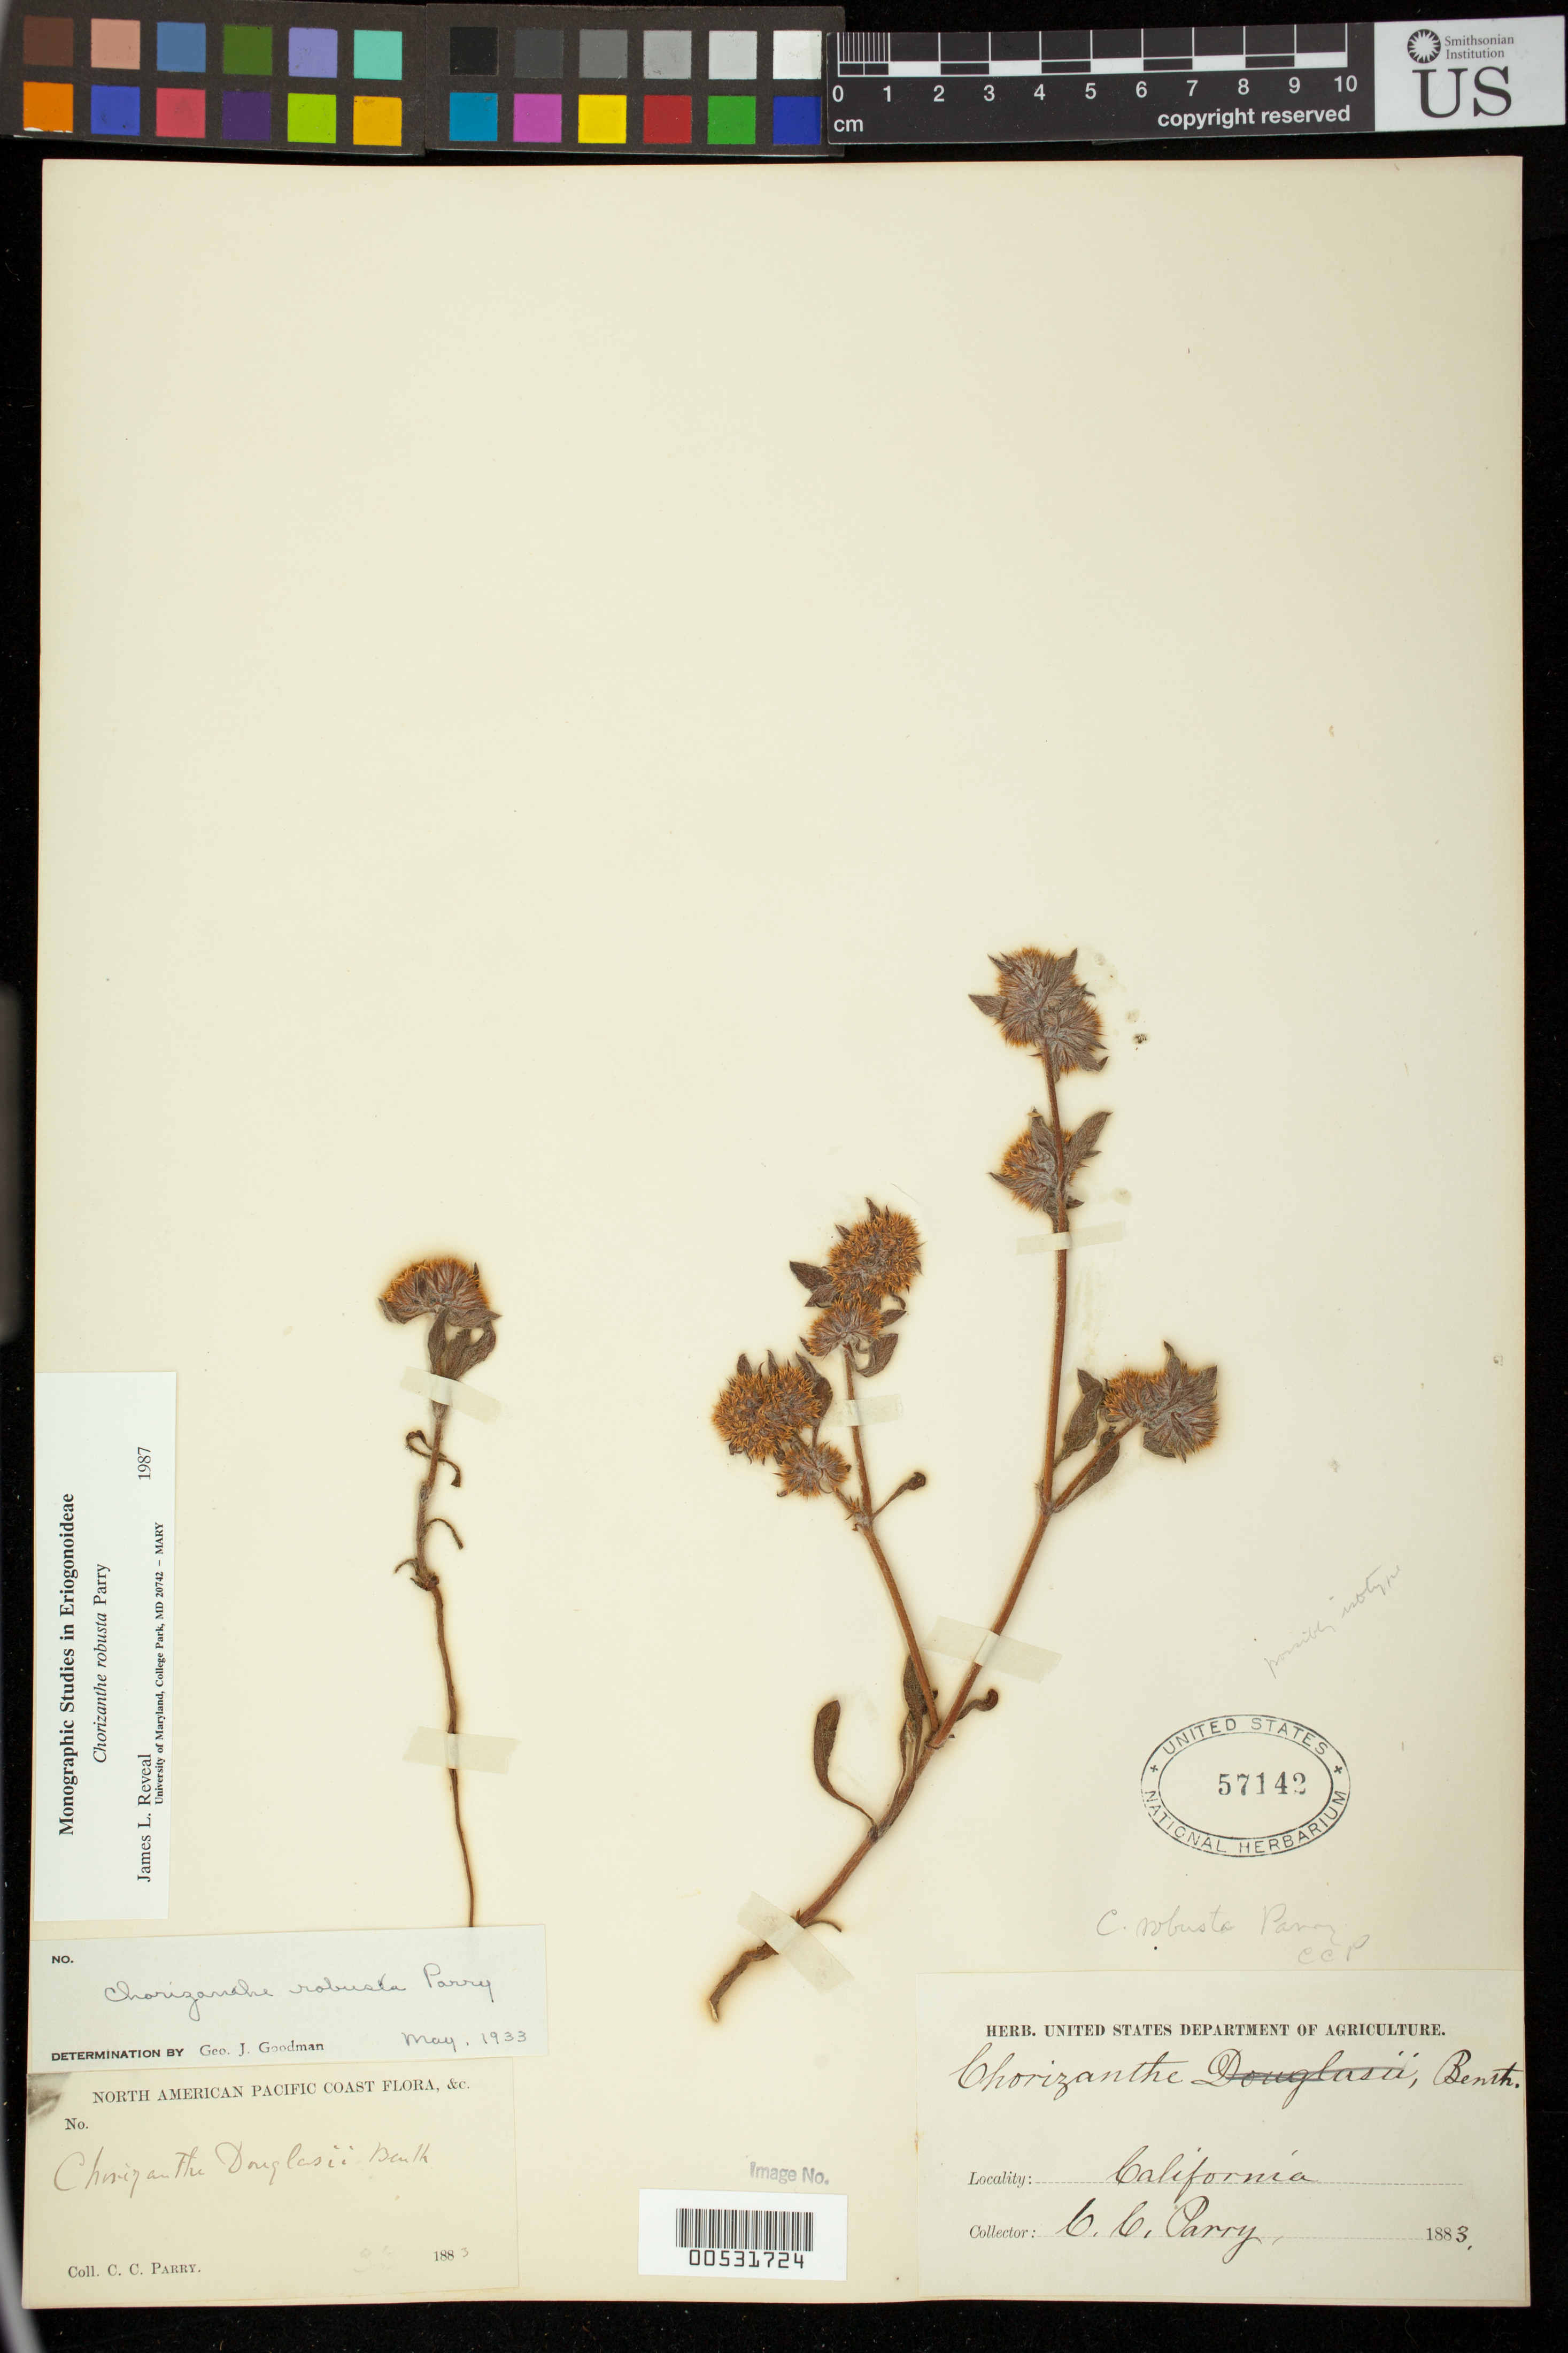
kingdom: Plantae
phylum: Tracheophyta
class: Magnoliopsida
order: Caryophyllales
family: Polygonaceae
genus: Chorizanthe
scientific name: Chorizanthe robusta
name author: Parry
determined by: Reveal, J. L.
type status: Possible Type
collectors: C. C. Parry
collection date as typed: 1883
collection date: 1883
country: United States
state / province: California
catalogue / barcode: US 57142